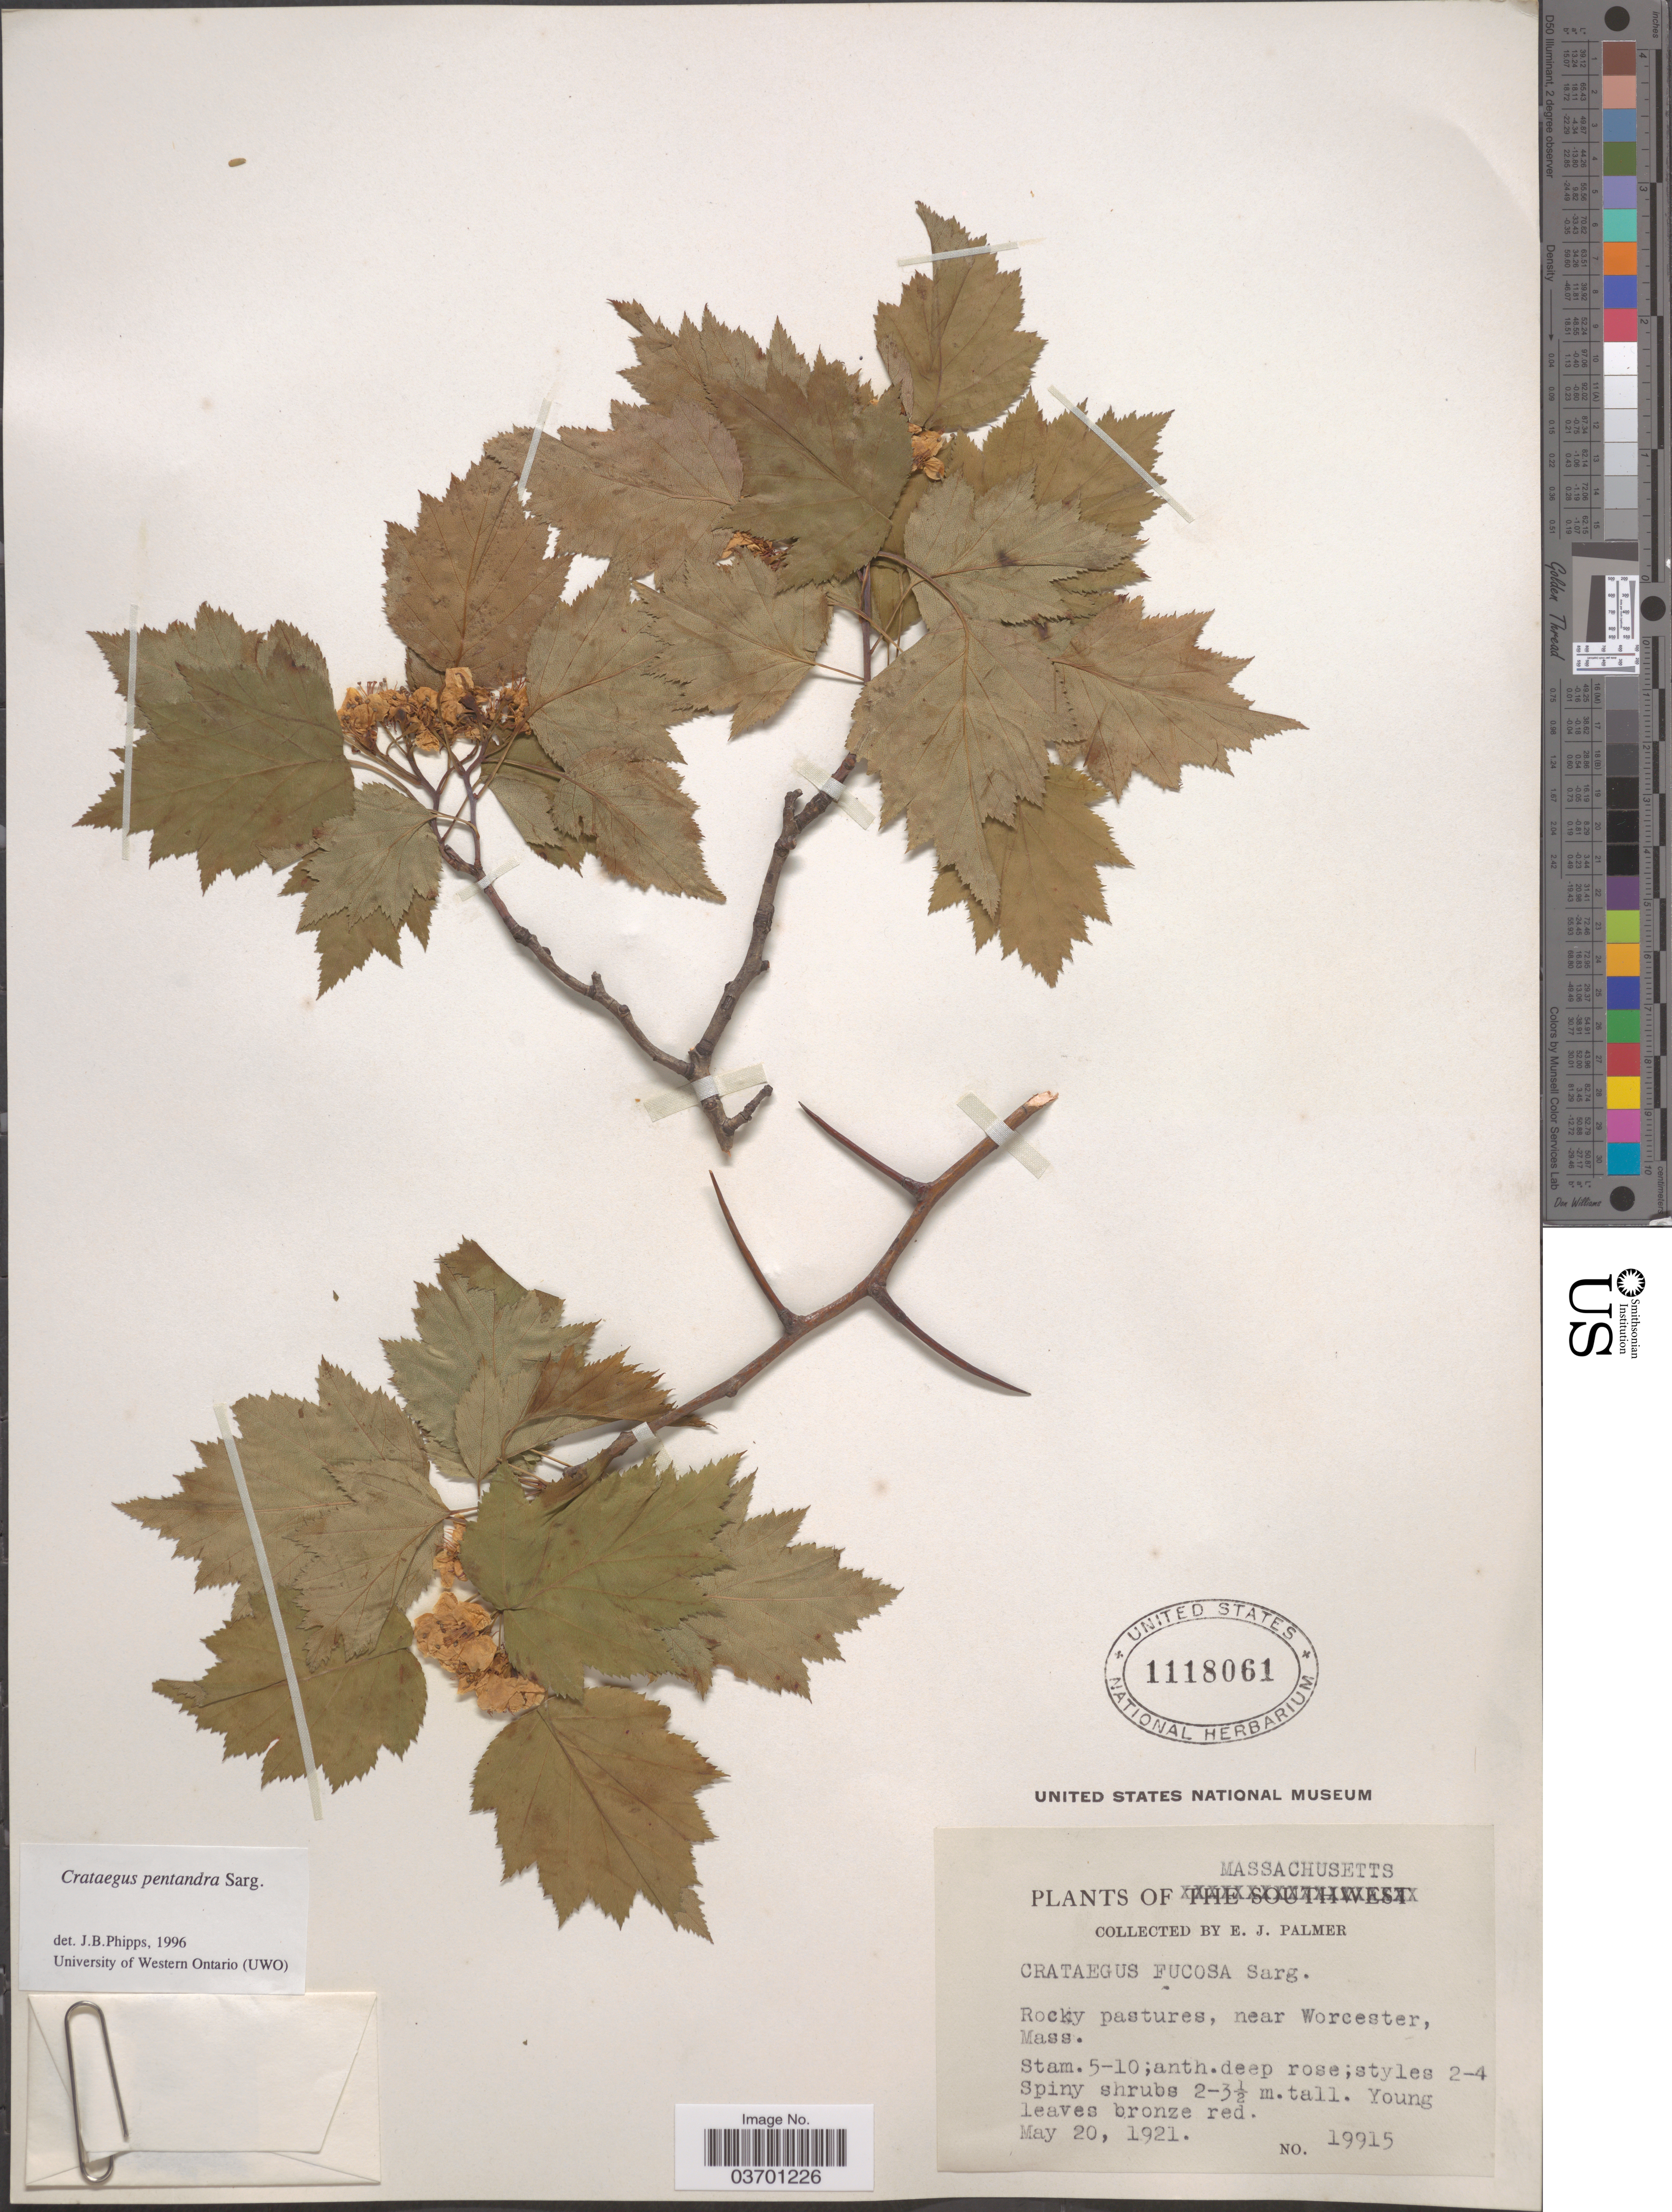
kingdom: Plantae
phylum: Tracheophyta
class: Magnoliopsida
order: Rosales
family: Rosaceae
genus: Crataegus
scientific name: Crataegus pentandra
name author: Sarg.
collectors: E. J. Palmer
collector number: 19915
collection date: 1921-05-20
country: United States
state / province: Massachusetts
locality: Near Worcester.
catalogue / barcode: US 1118061